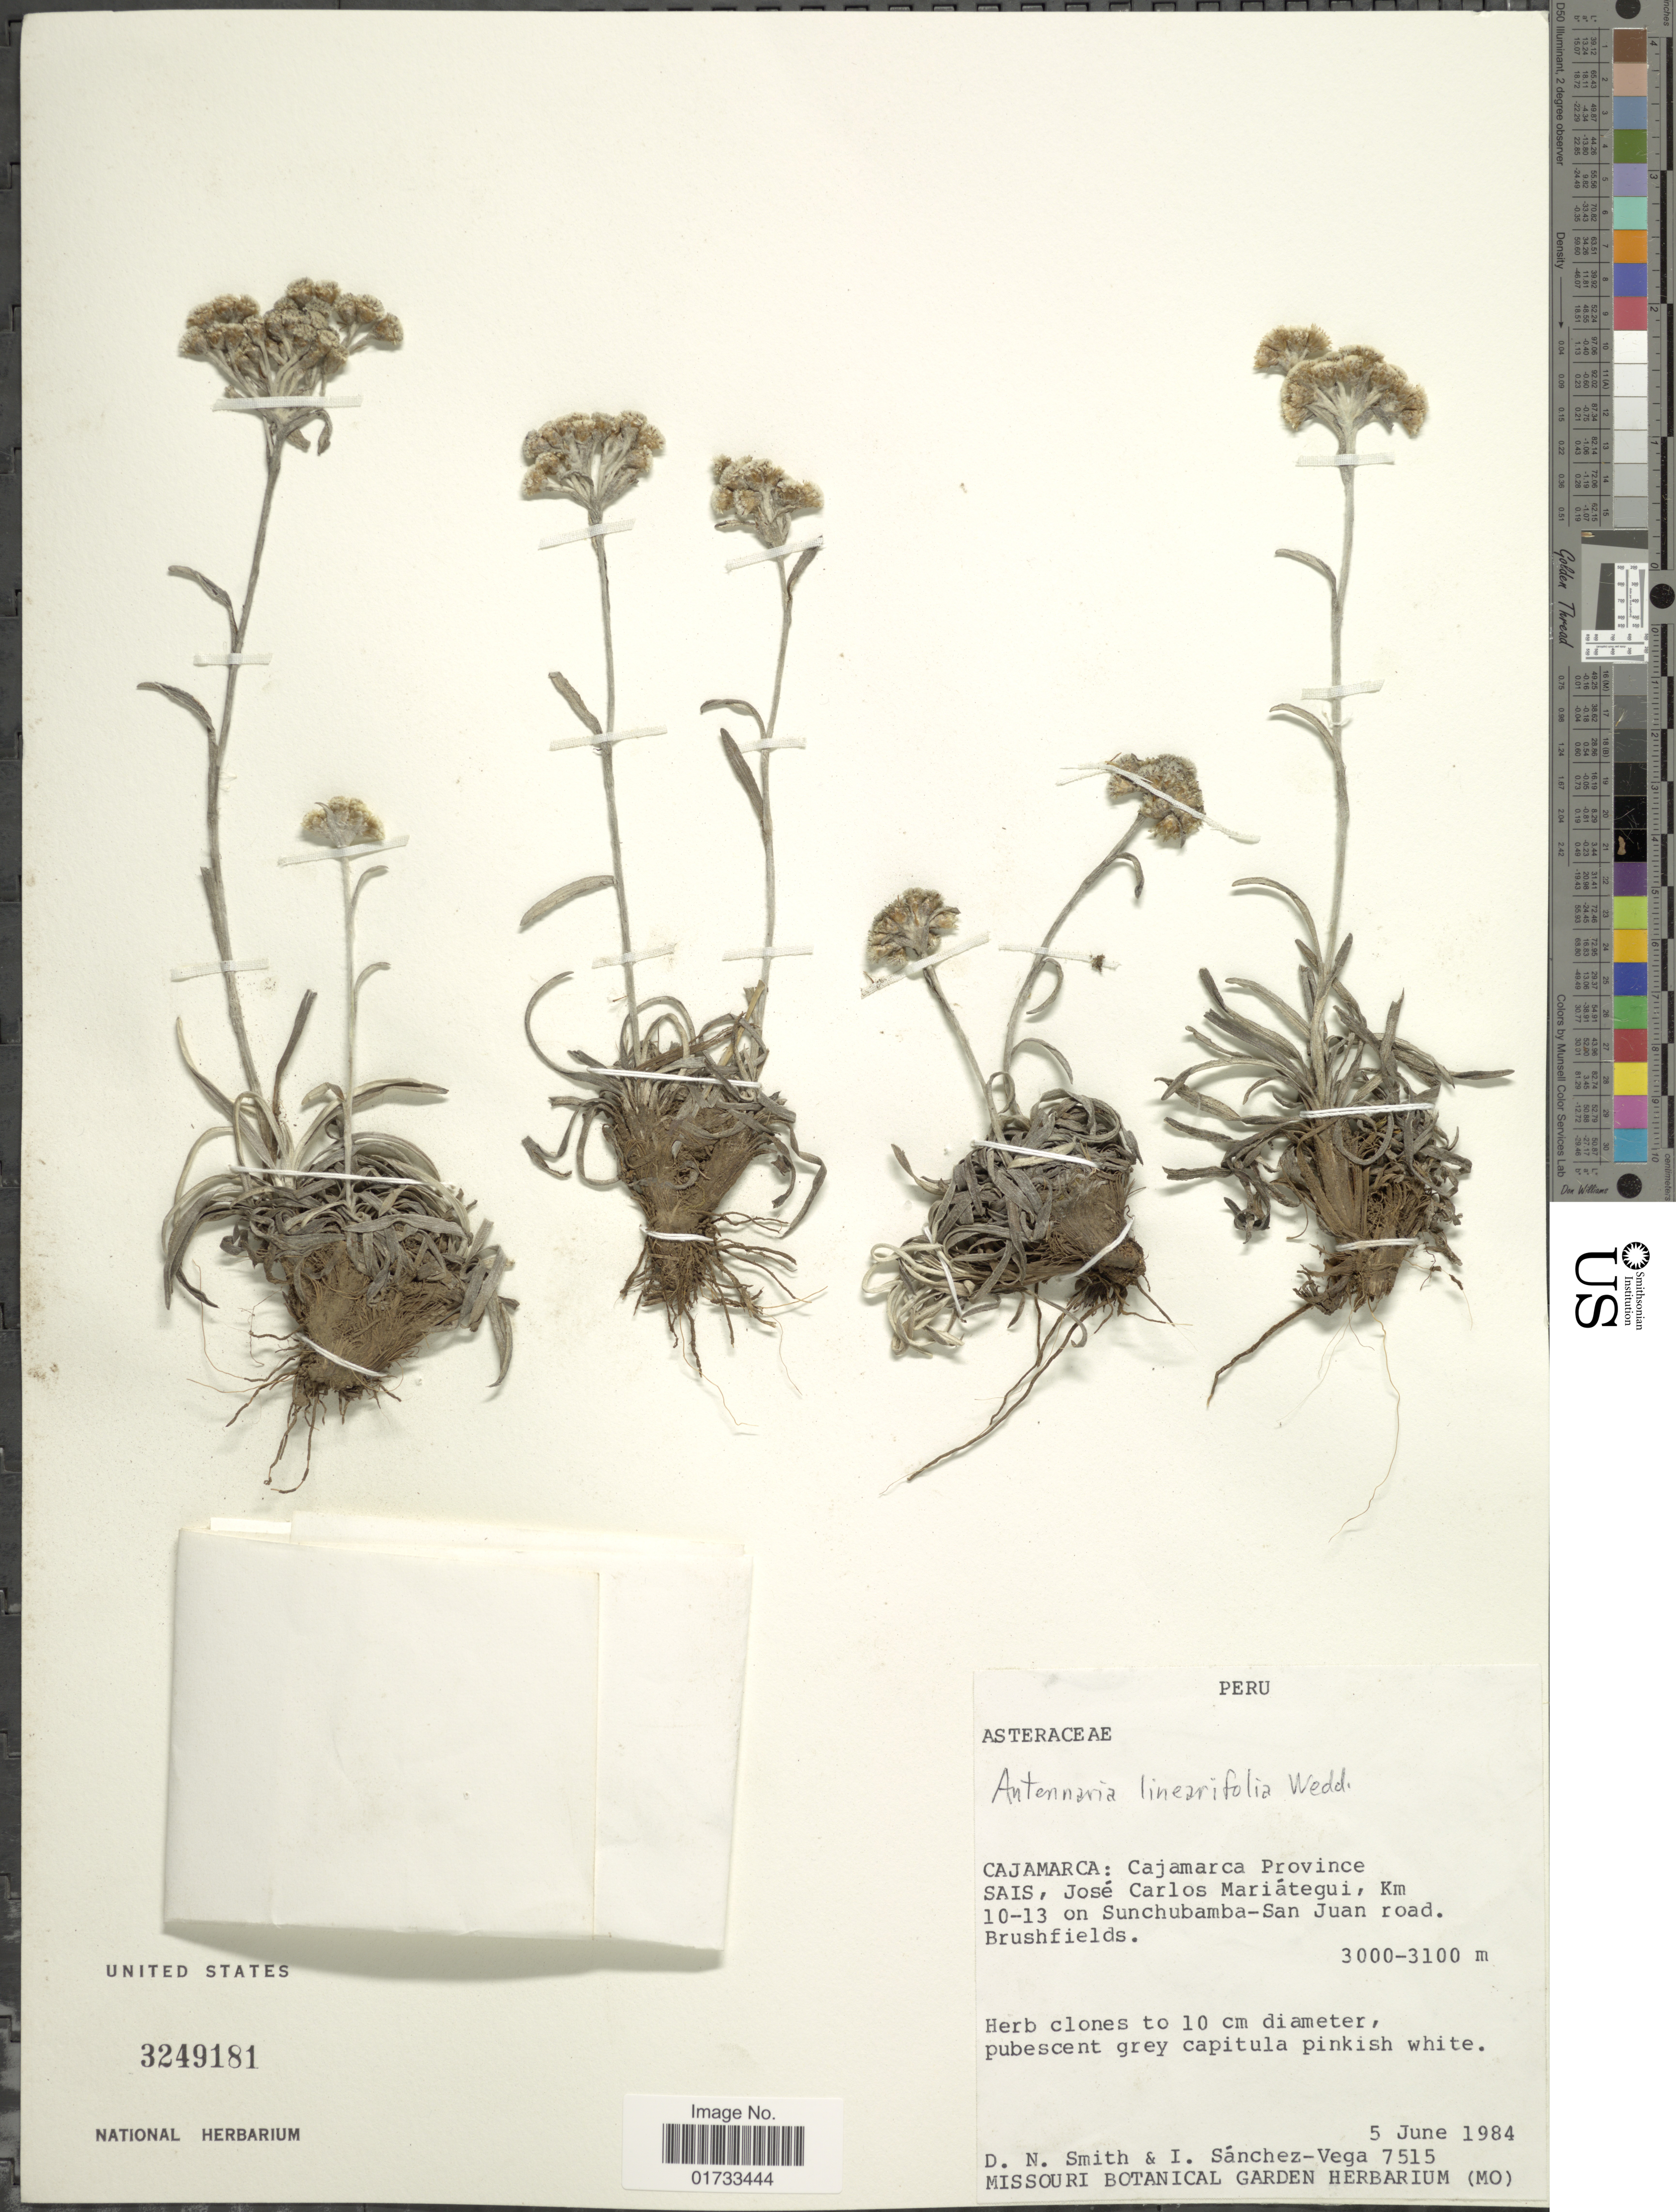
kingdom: Plantae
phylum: Tracheophyta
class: Magnoliopsida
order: Asterales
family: Asteraceae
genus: Quasiantennaria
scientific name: Quasiantennaria linearifolia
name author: (Wedd.) R.J. Bayer & M.O. Dillon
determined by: Nesom, Guy L.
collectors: D. Smith & I. Sánchez Vega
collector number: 7515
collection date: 1984-06-05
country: Peru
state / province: Cajamarca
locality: Cajamarca Province Sais, José Carlos Mariátequi, Km 10-13 on Sunchubamba-San Juan road, Brushfields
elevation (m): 3000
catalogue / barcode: US 3249181